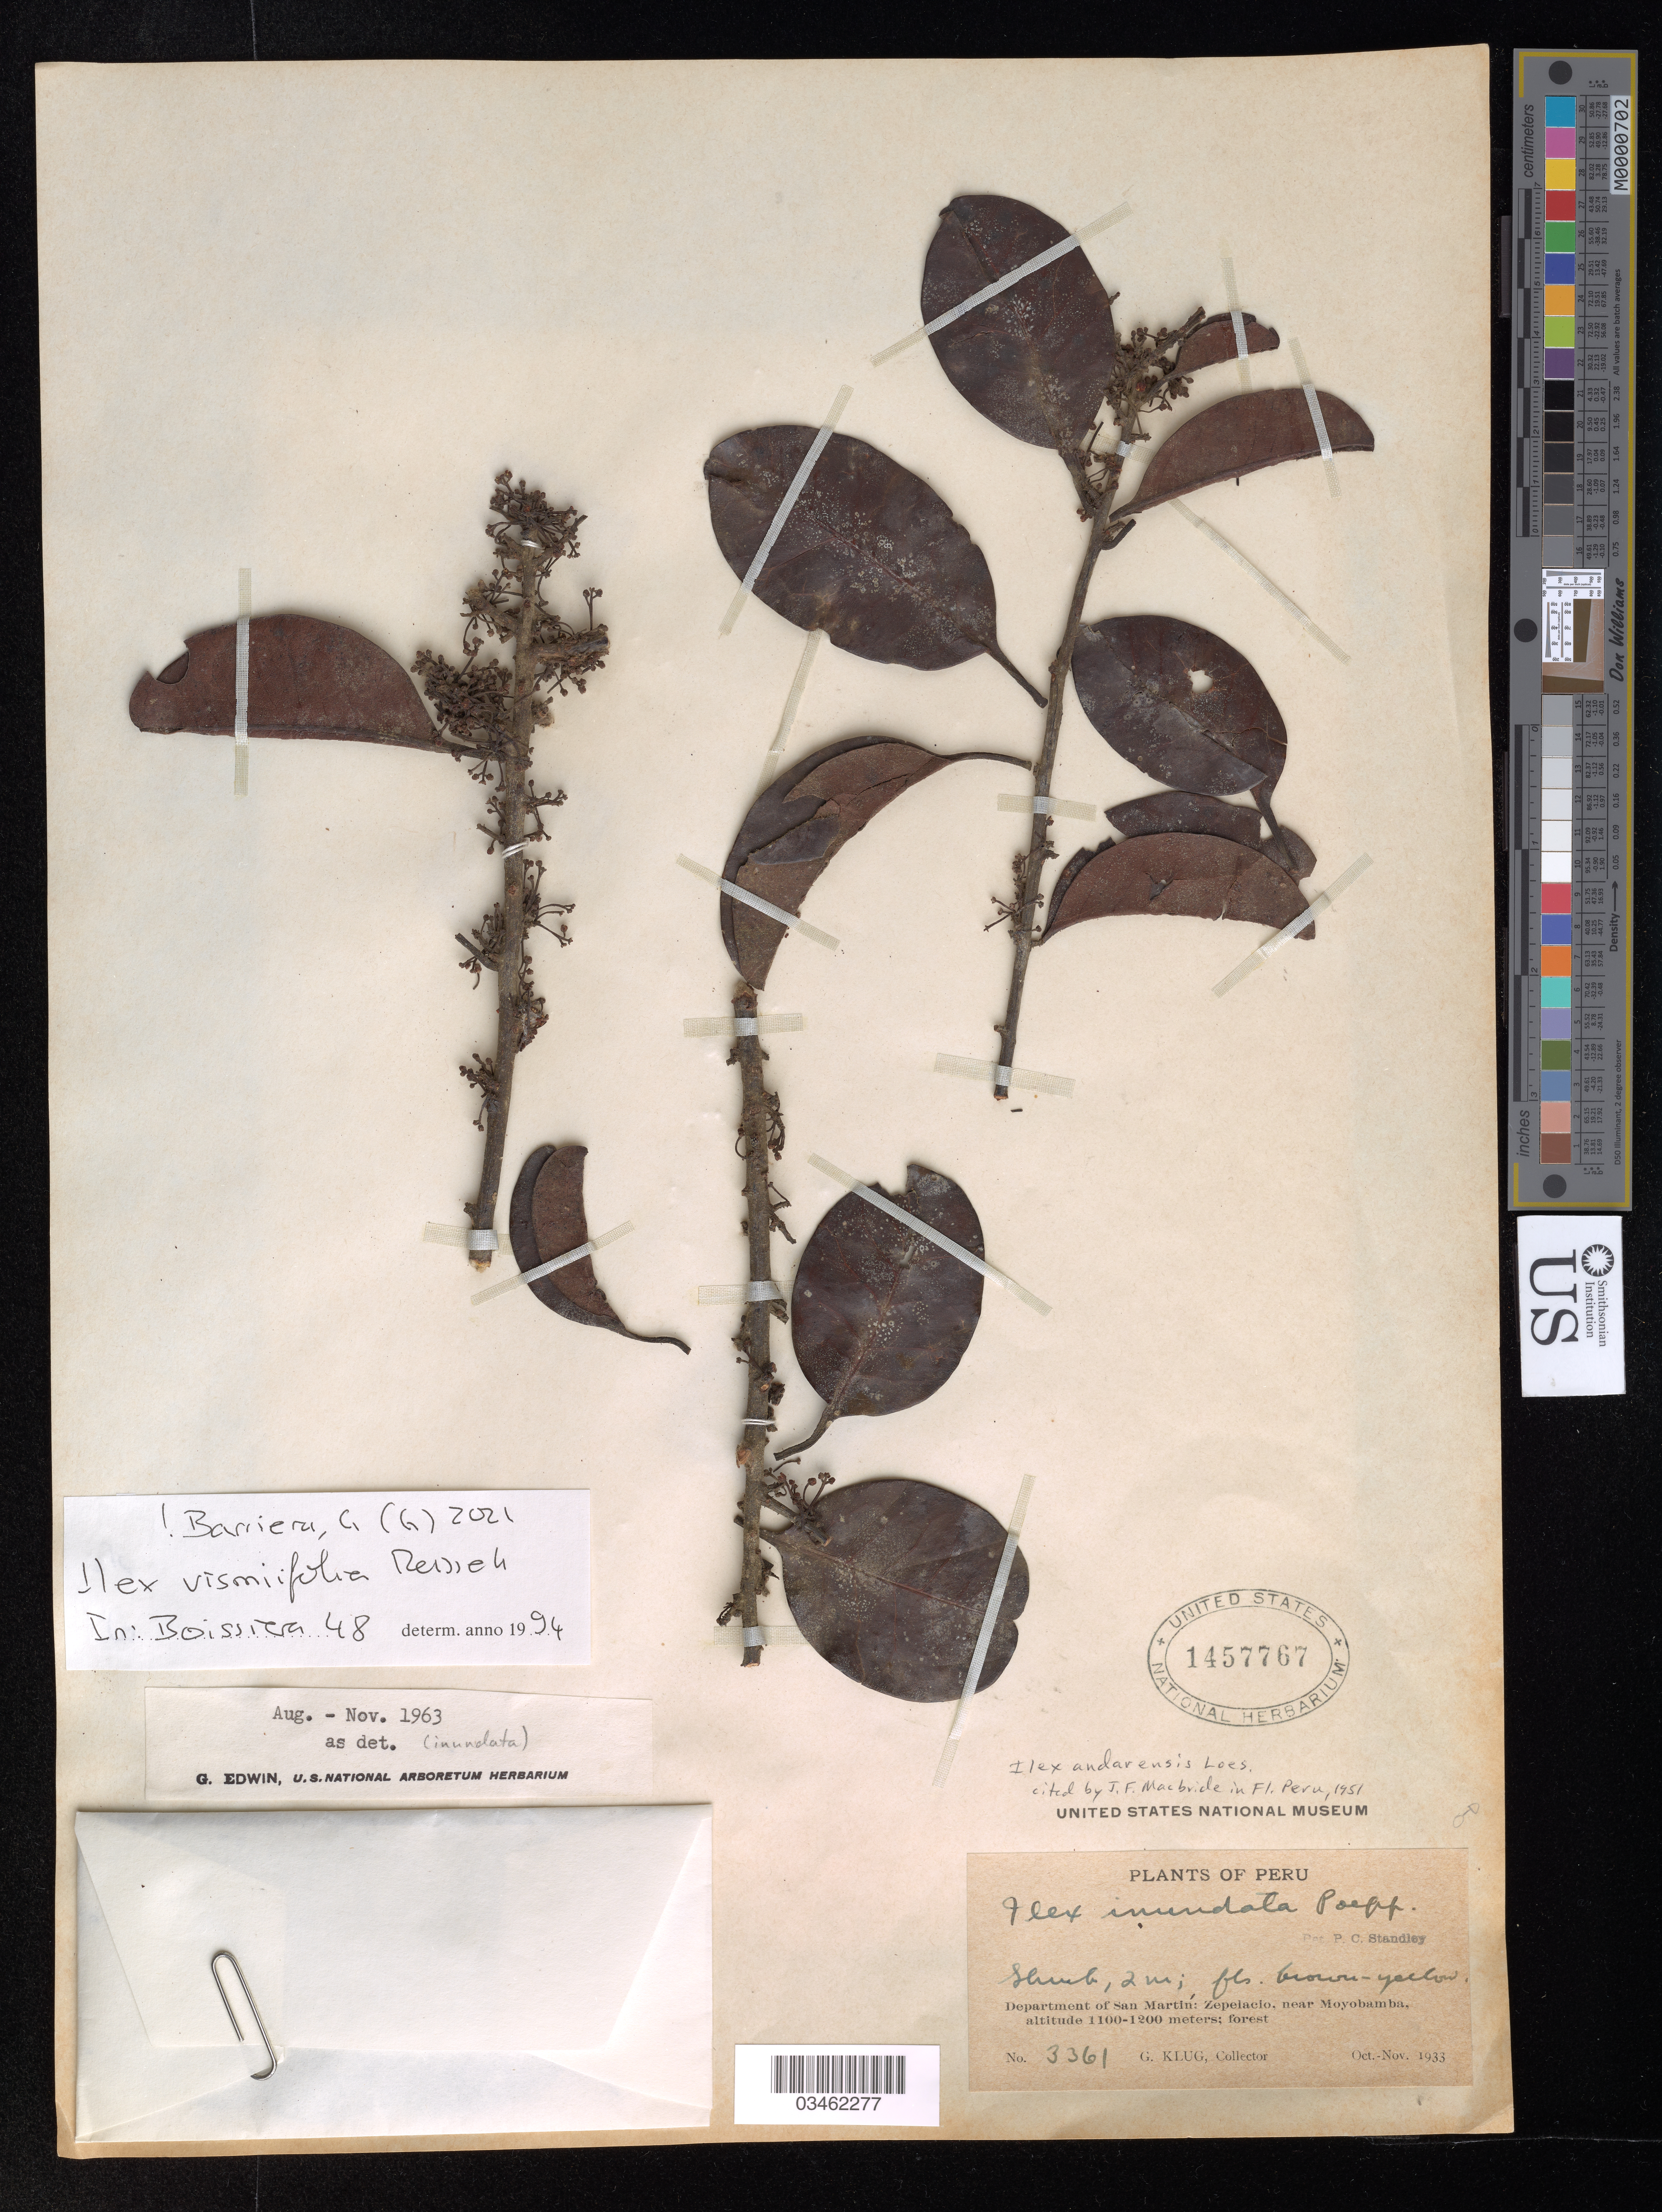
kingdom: Plantae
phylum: Tracheophyta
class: Magnoliopsida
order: Aquifoliales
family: Aquifoliaceae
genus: Ilex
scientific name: Ilex vismiifolia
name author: Reissek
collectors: G. Klug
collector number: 3361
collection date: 1933-10/1933-11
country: Peru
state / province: San Martin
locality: Department of San Martín: Zepelacio, near Moyobamba.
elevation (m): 1100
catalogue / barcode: US 1457767